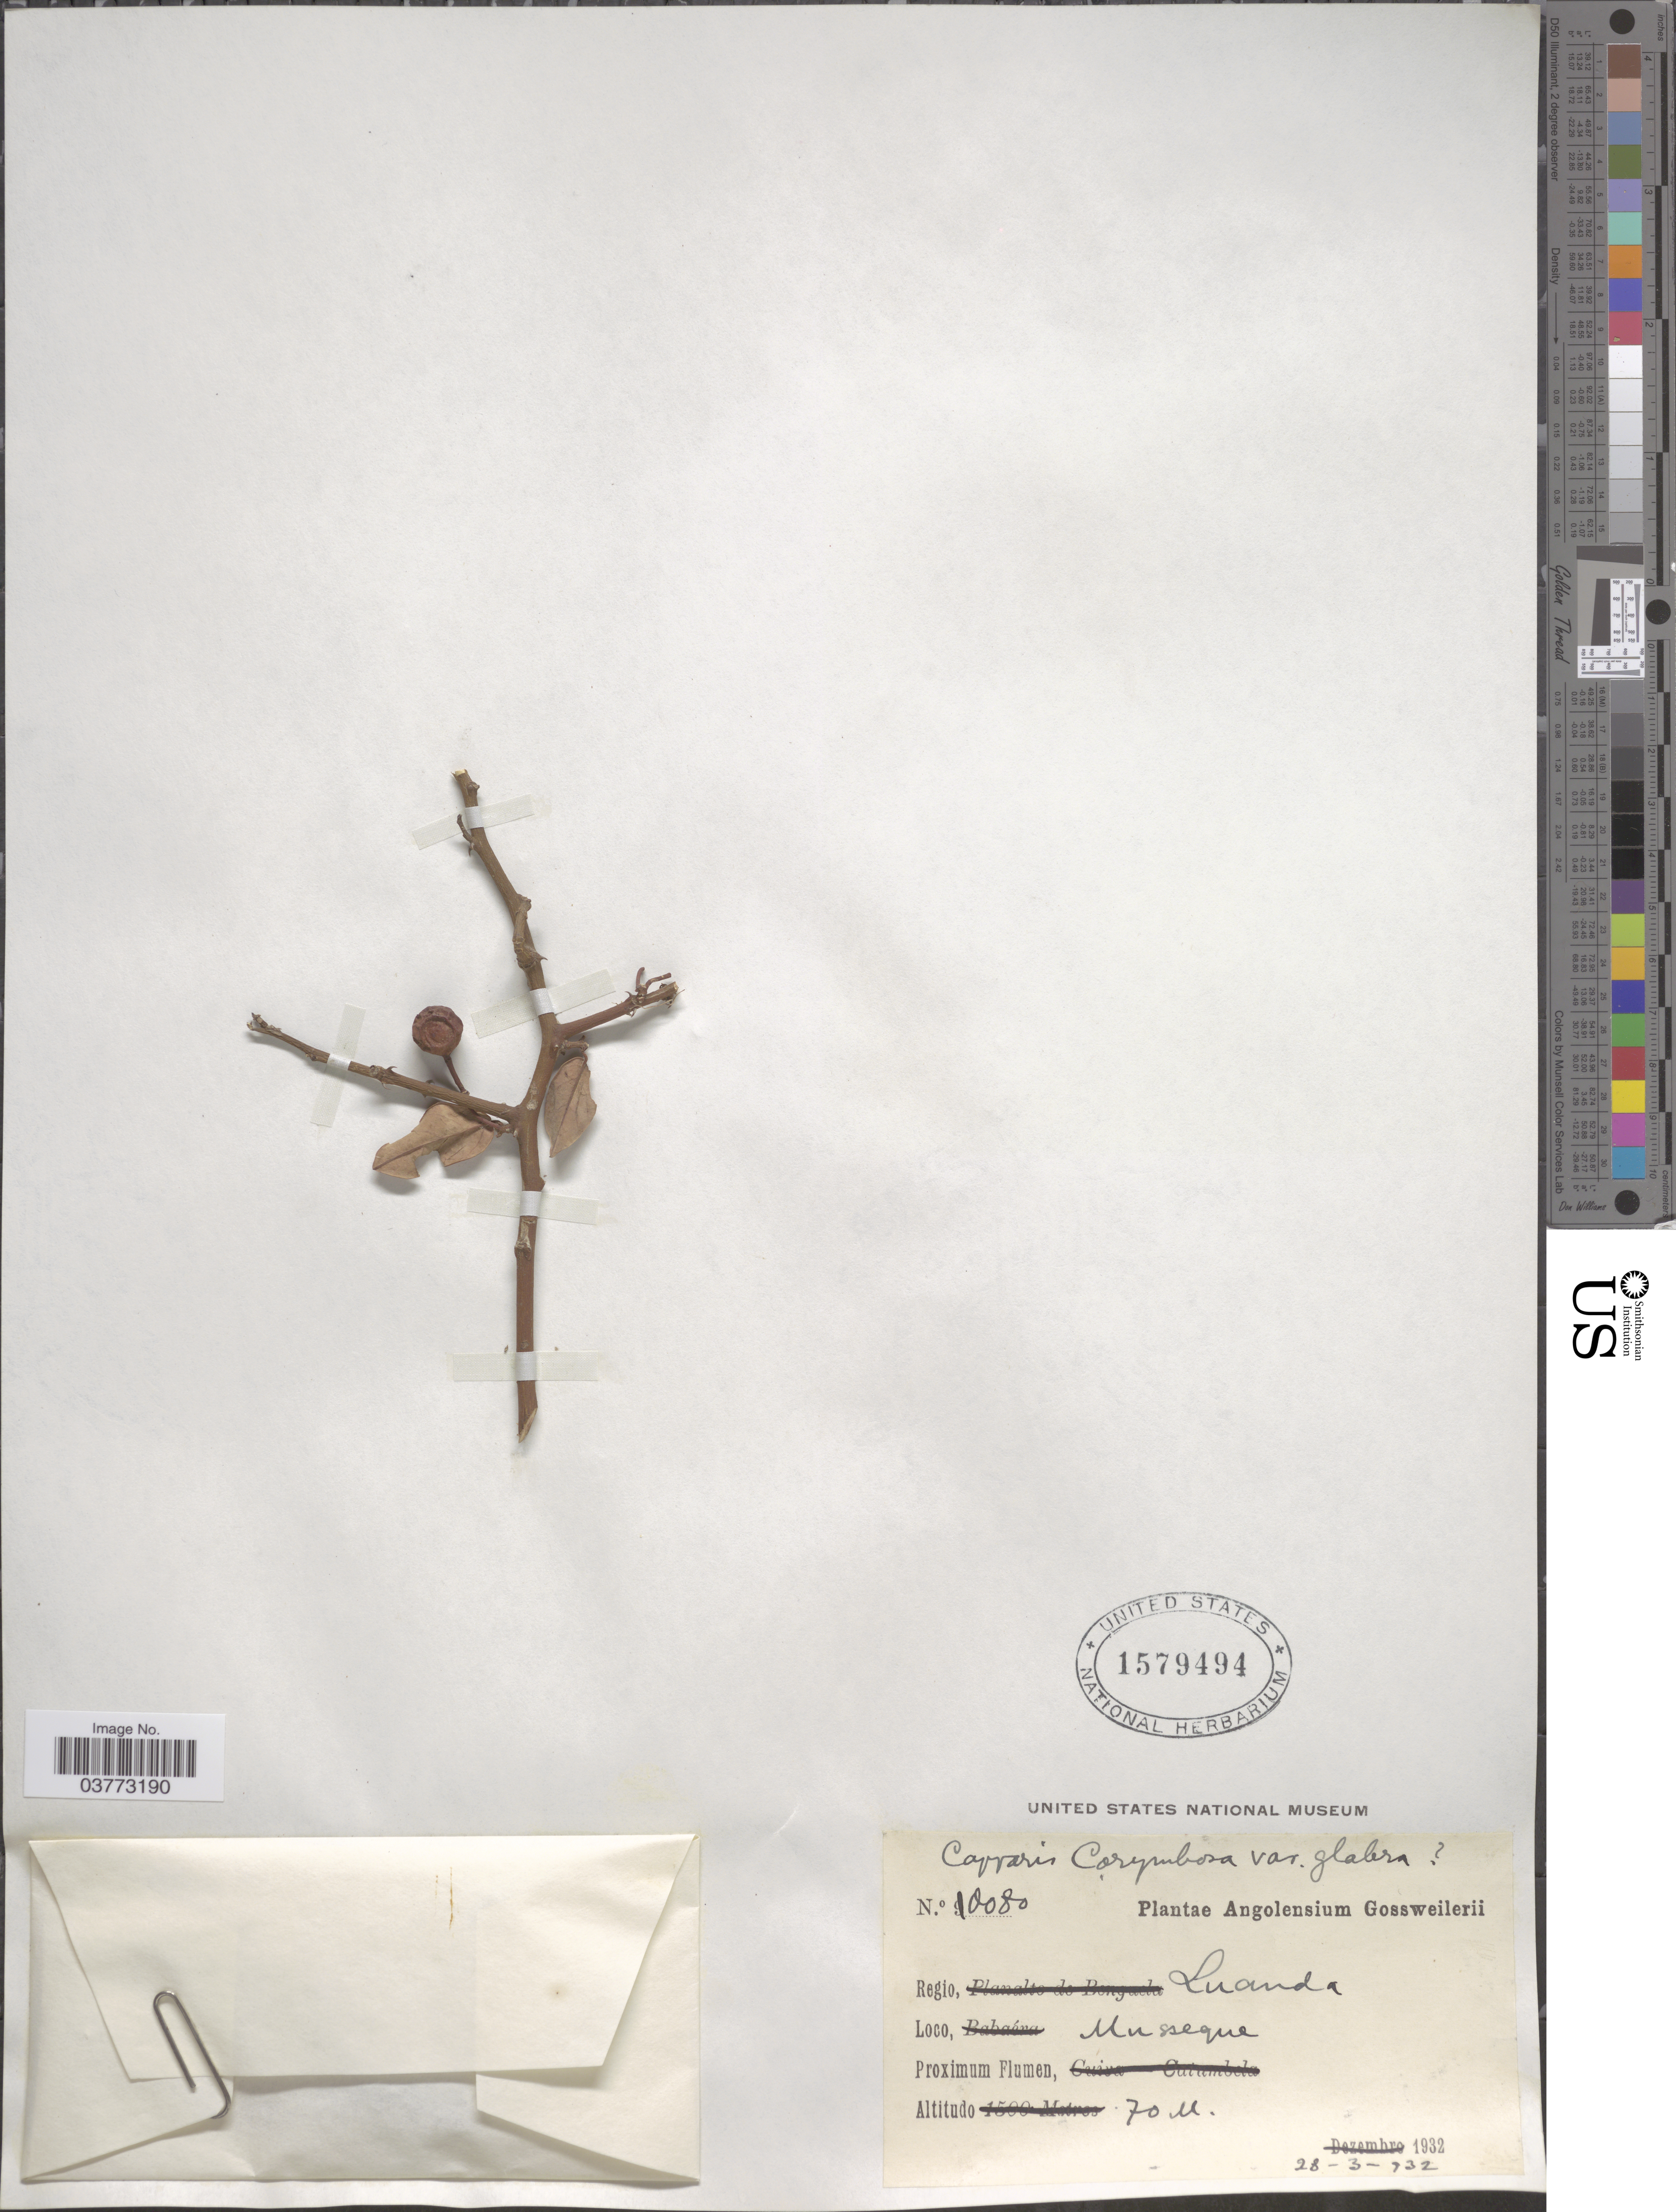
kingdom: Plantae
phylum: Tracheophyta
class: Magnoliopsida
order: Brassicales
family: Capparaceae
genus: Capparis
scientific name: Capparis corymbosa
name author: Lam.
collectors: -. Gossweiler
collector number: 10080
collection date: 1932-03-28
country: Angola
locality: Regio, Luanda. Musseque.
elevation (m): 70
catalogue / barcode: US 1579494